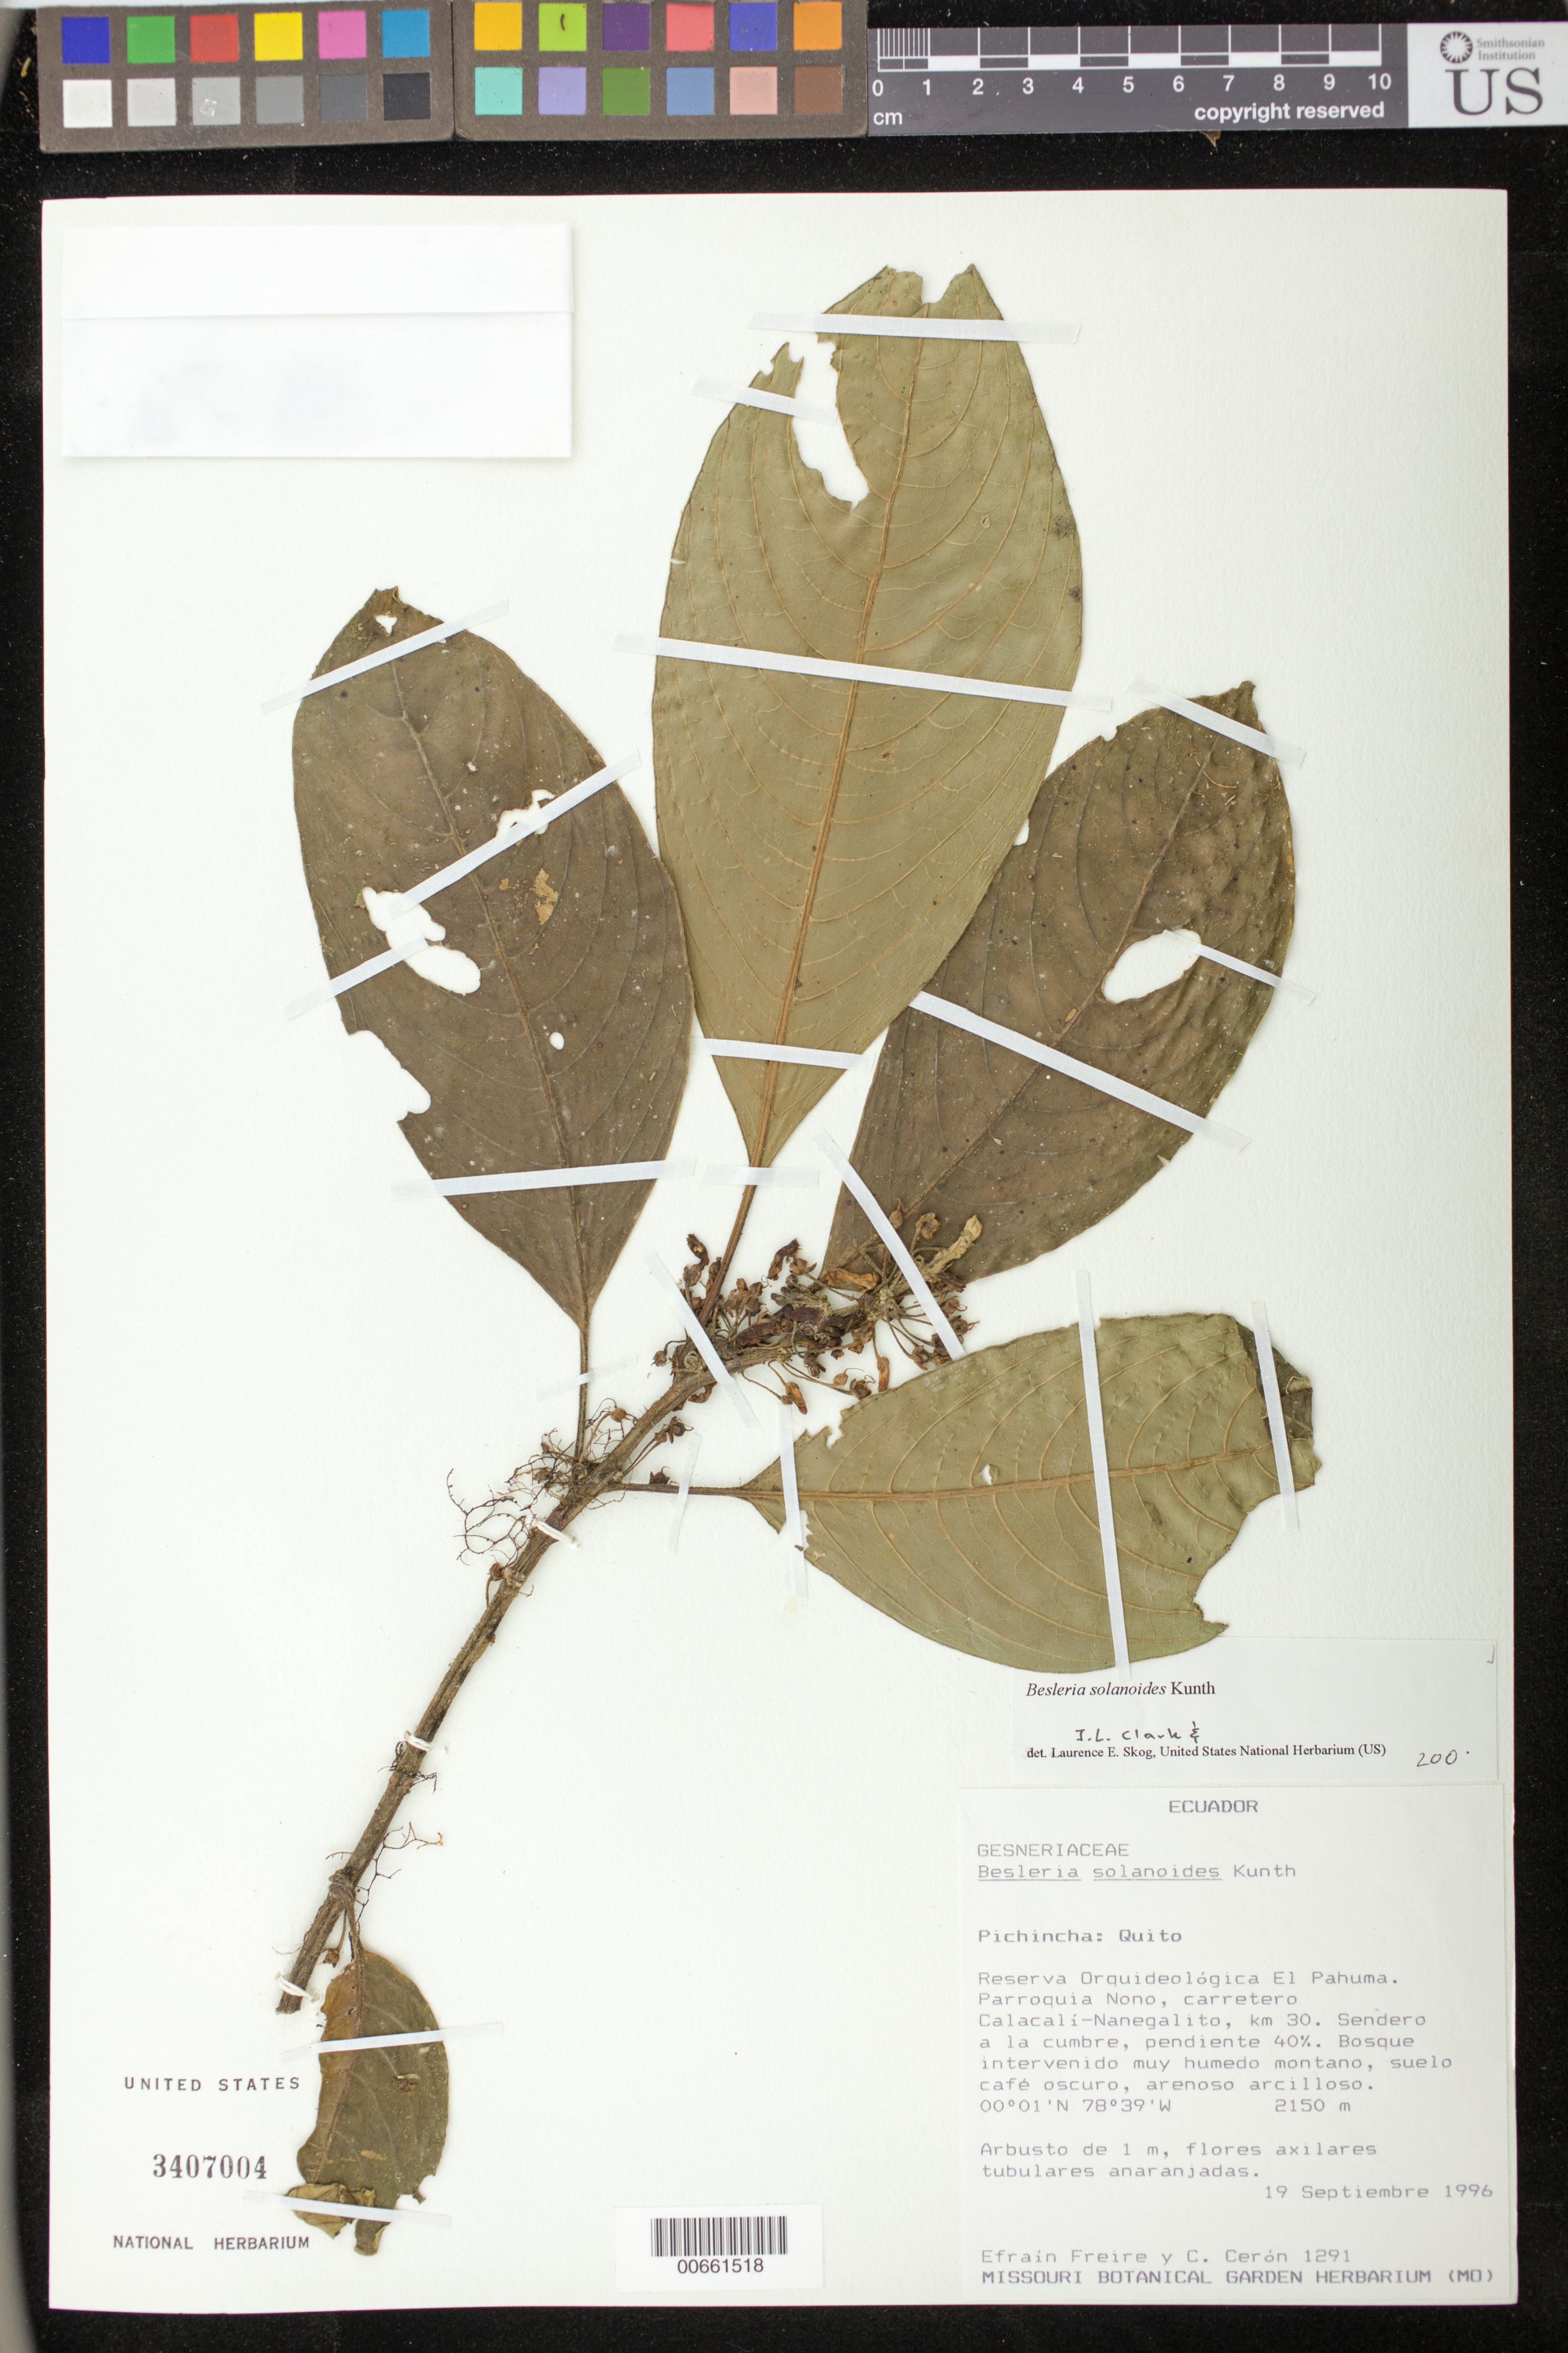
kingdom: Plantae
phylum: Tracheophyta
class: Magnoliopsida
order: Lamiales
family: Gesneriaceae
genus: Besleria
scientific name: Besleria solanoides var. solanoides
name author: Kunth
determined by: Clark, J. L.; Skog, Laurence E.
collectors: E. Freire & C. E. Cerón M.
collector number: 1291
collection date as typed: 19 Sep 1996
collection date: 1996-09-19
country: Ecuador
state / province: Pichincha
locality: Quito, Reserva Orquideológica El Pahuma, Parroquia Nono, carretera Calacalí-Nanegalito, km 30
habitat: Sendero a la cumbre, pendiente 40%, bosque intervenido muy húmedo montano, suelo café oscuro, arenoso arcilloso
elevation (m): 2150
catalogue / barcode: US 3407004